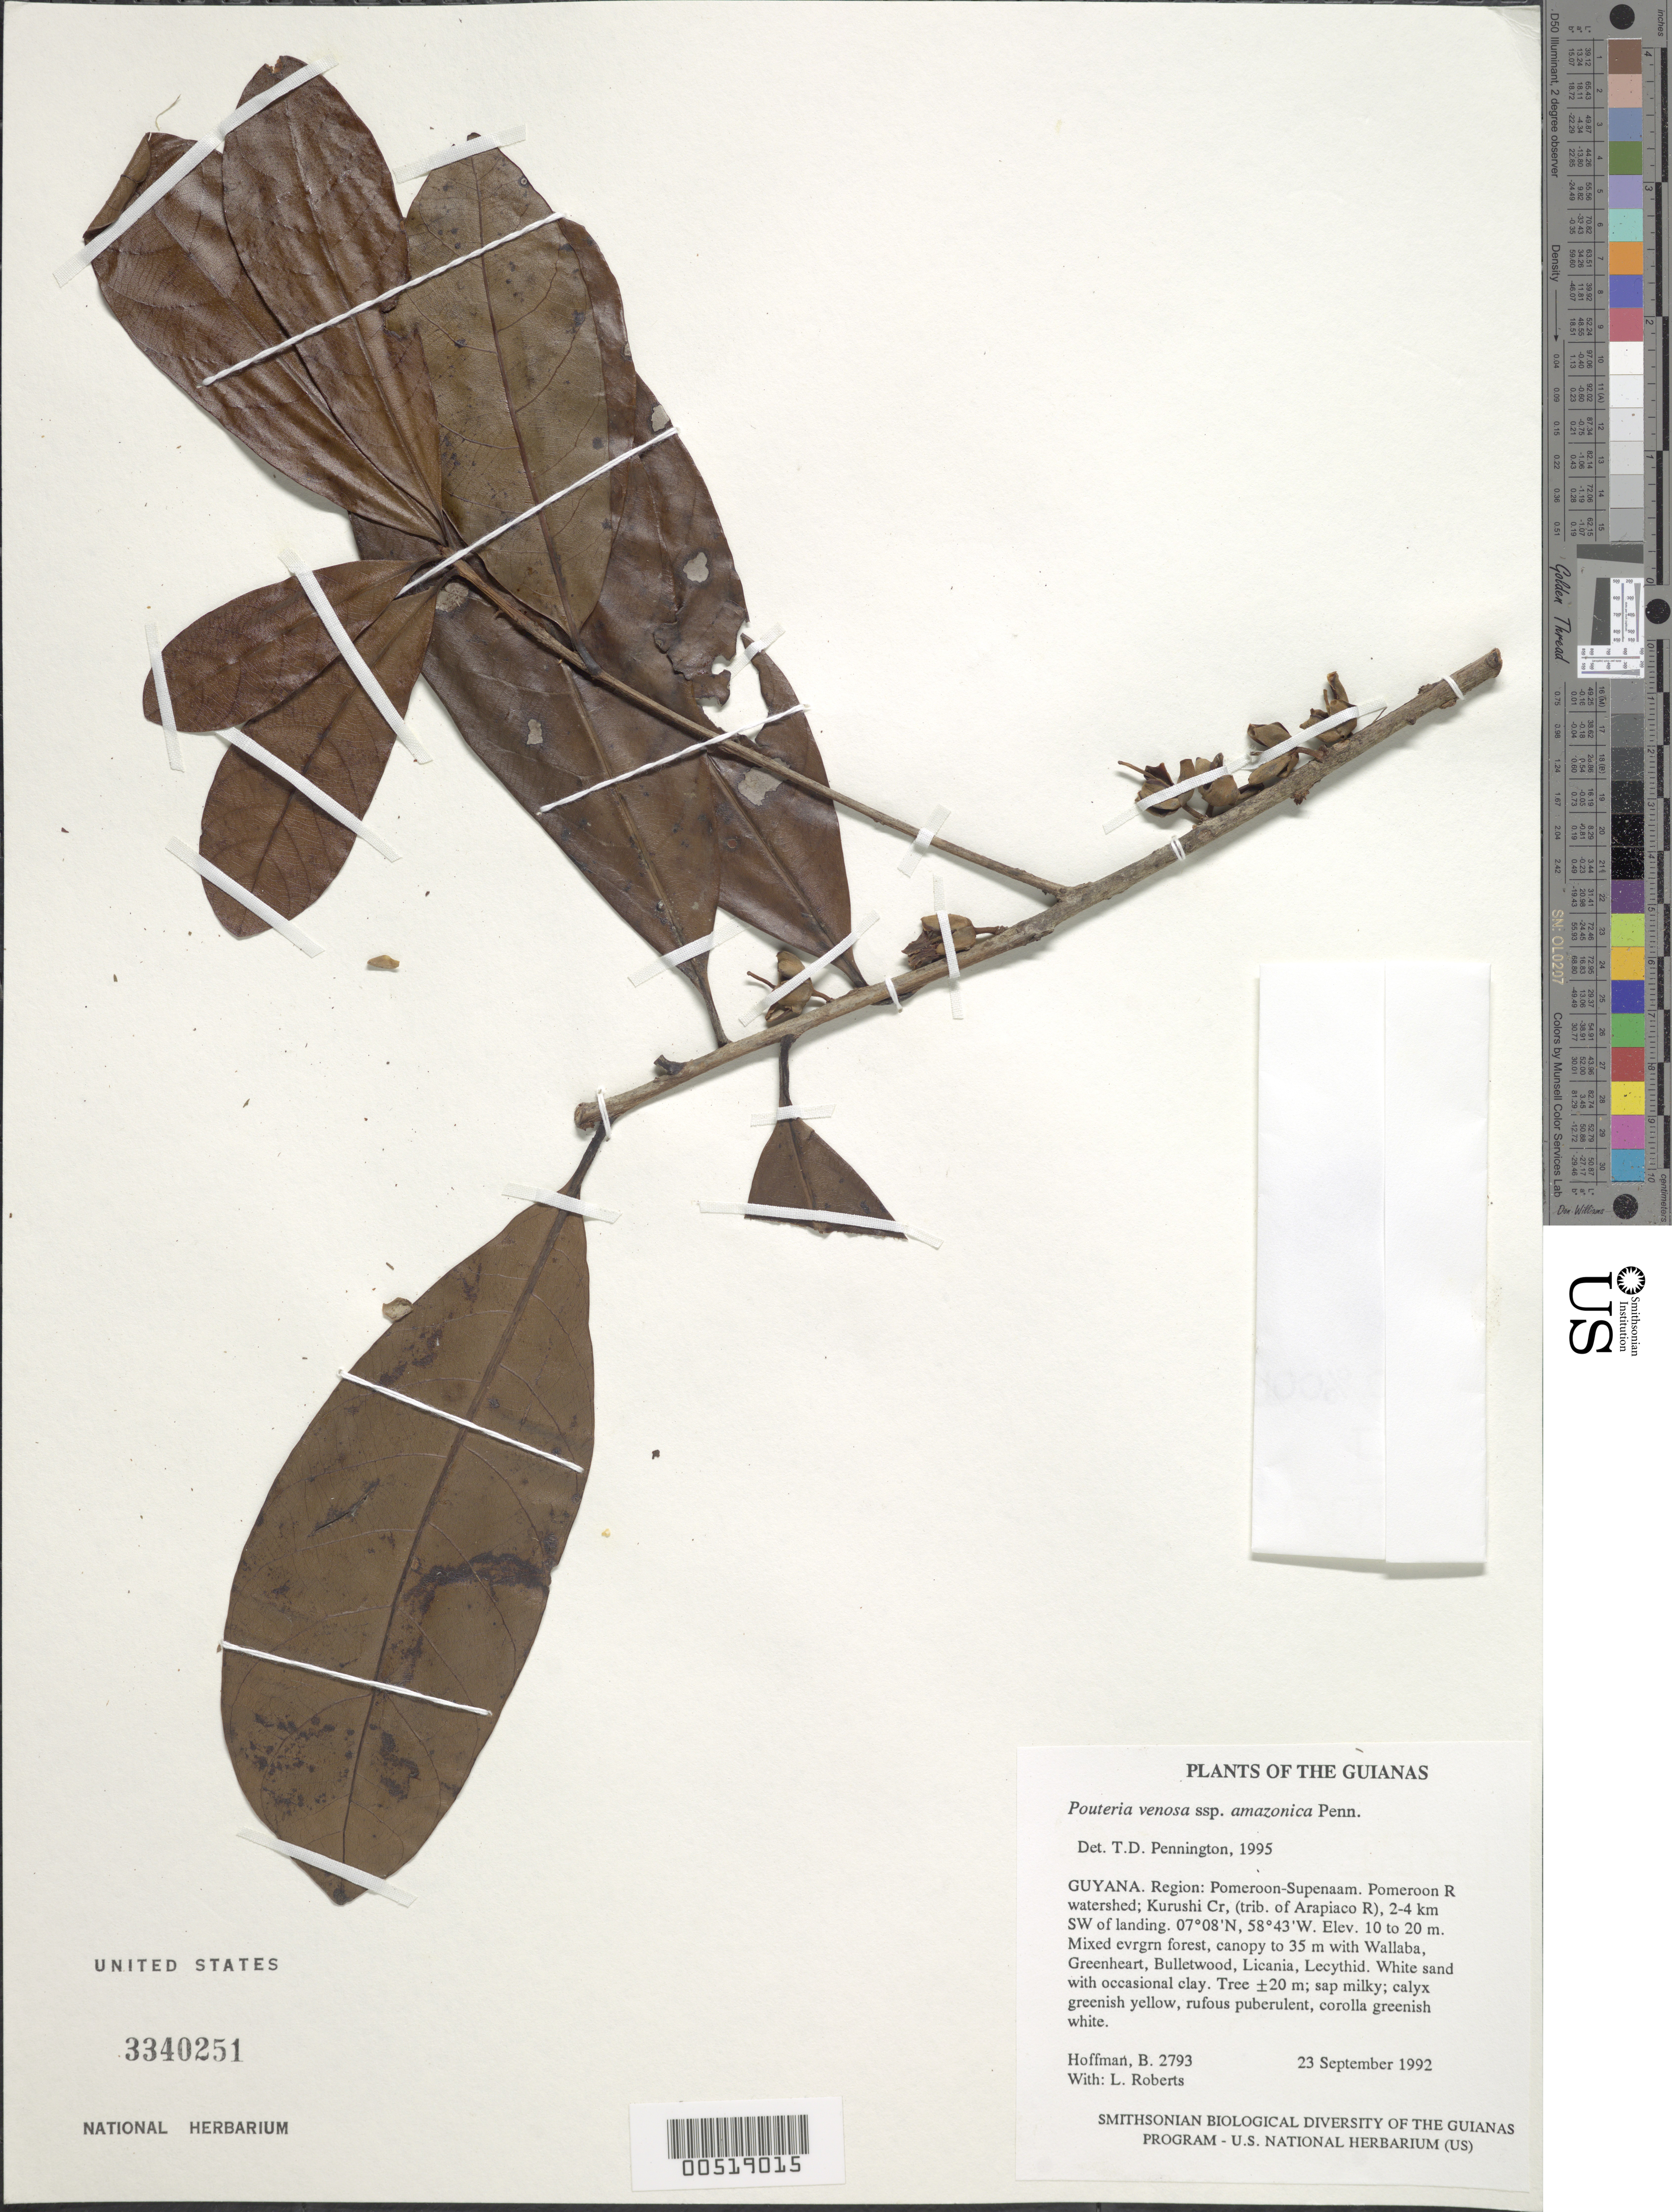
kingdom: Plantae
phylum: Tracheophyta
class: Magnoliopsida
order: Ericales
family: Sapotaceae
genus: Pouteria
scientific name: Pouteria venosa subsp. amazonica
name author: T.D. Penn.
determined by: Pennington, T. D., (K)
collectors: B. Hoffman & L. Roberts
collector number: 2793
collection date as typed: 23 September 1992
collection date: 1992-09-23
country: Guyana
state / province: Pomeroon-Supenaam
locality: Pomeroon River watershed; Kurushi Creek, (trib. of Arapiaco R), 2-4 km SW of landing along logging road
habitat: Mixed evrgrn forest, canopy to 35 m with Wallaba, Greenheart, Bulletwood, Licania, Lecythid. White sand with occasional clay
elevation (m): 10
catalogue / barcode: US 3340251